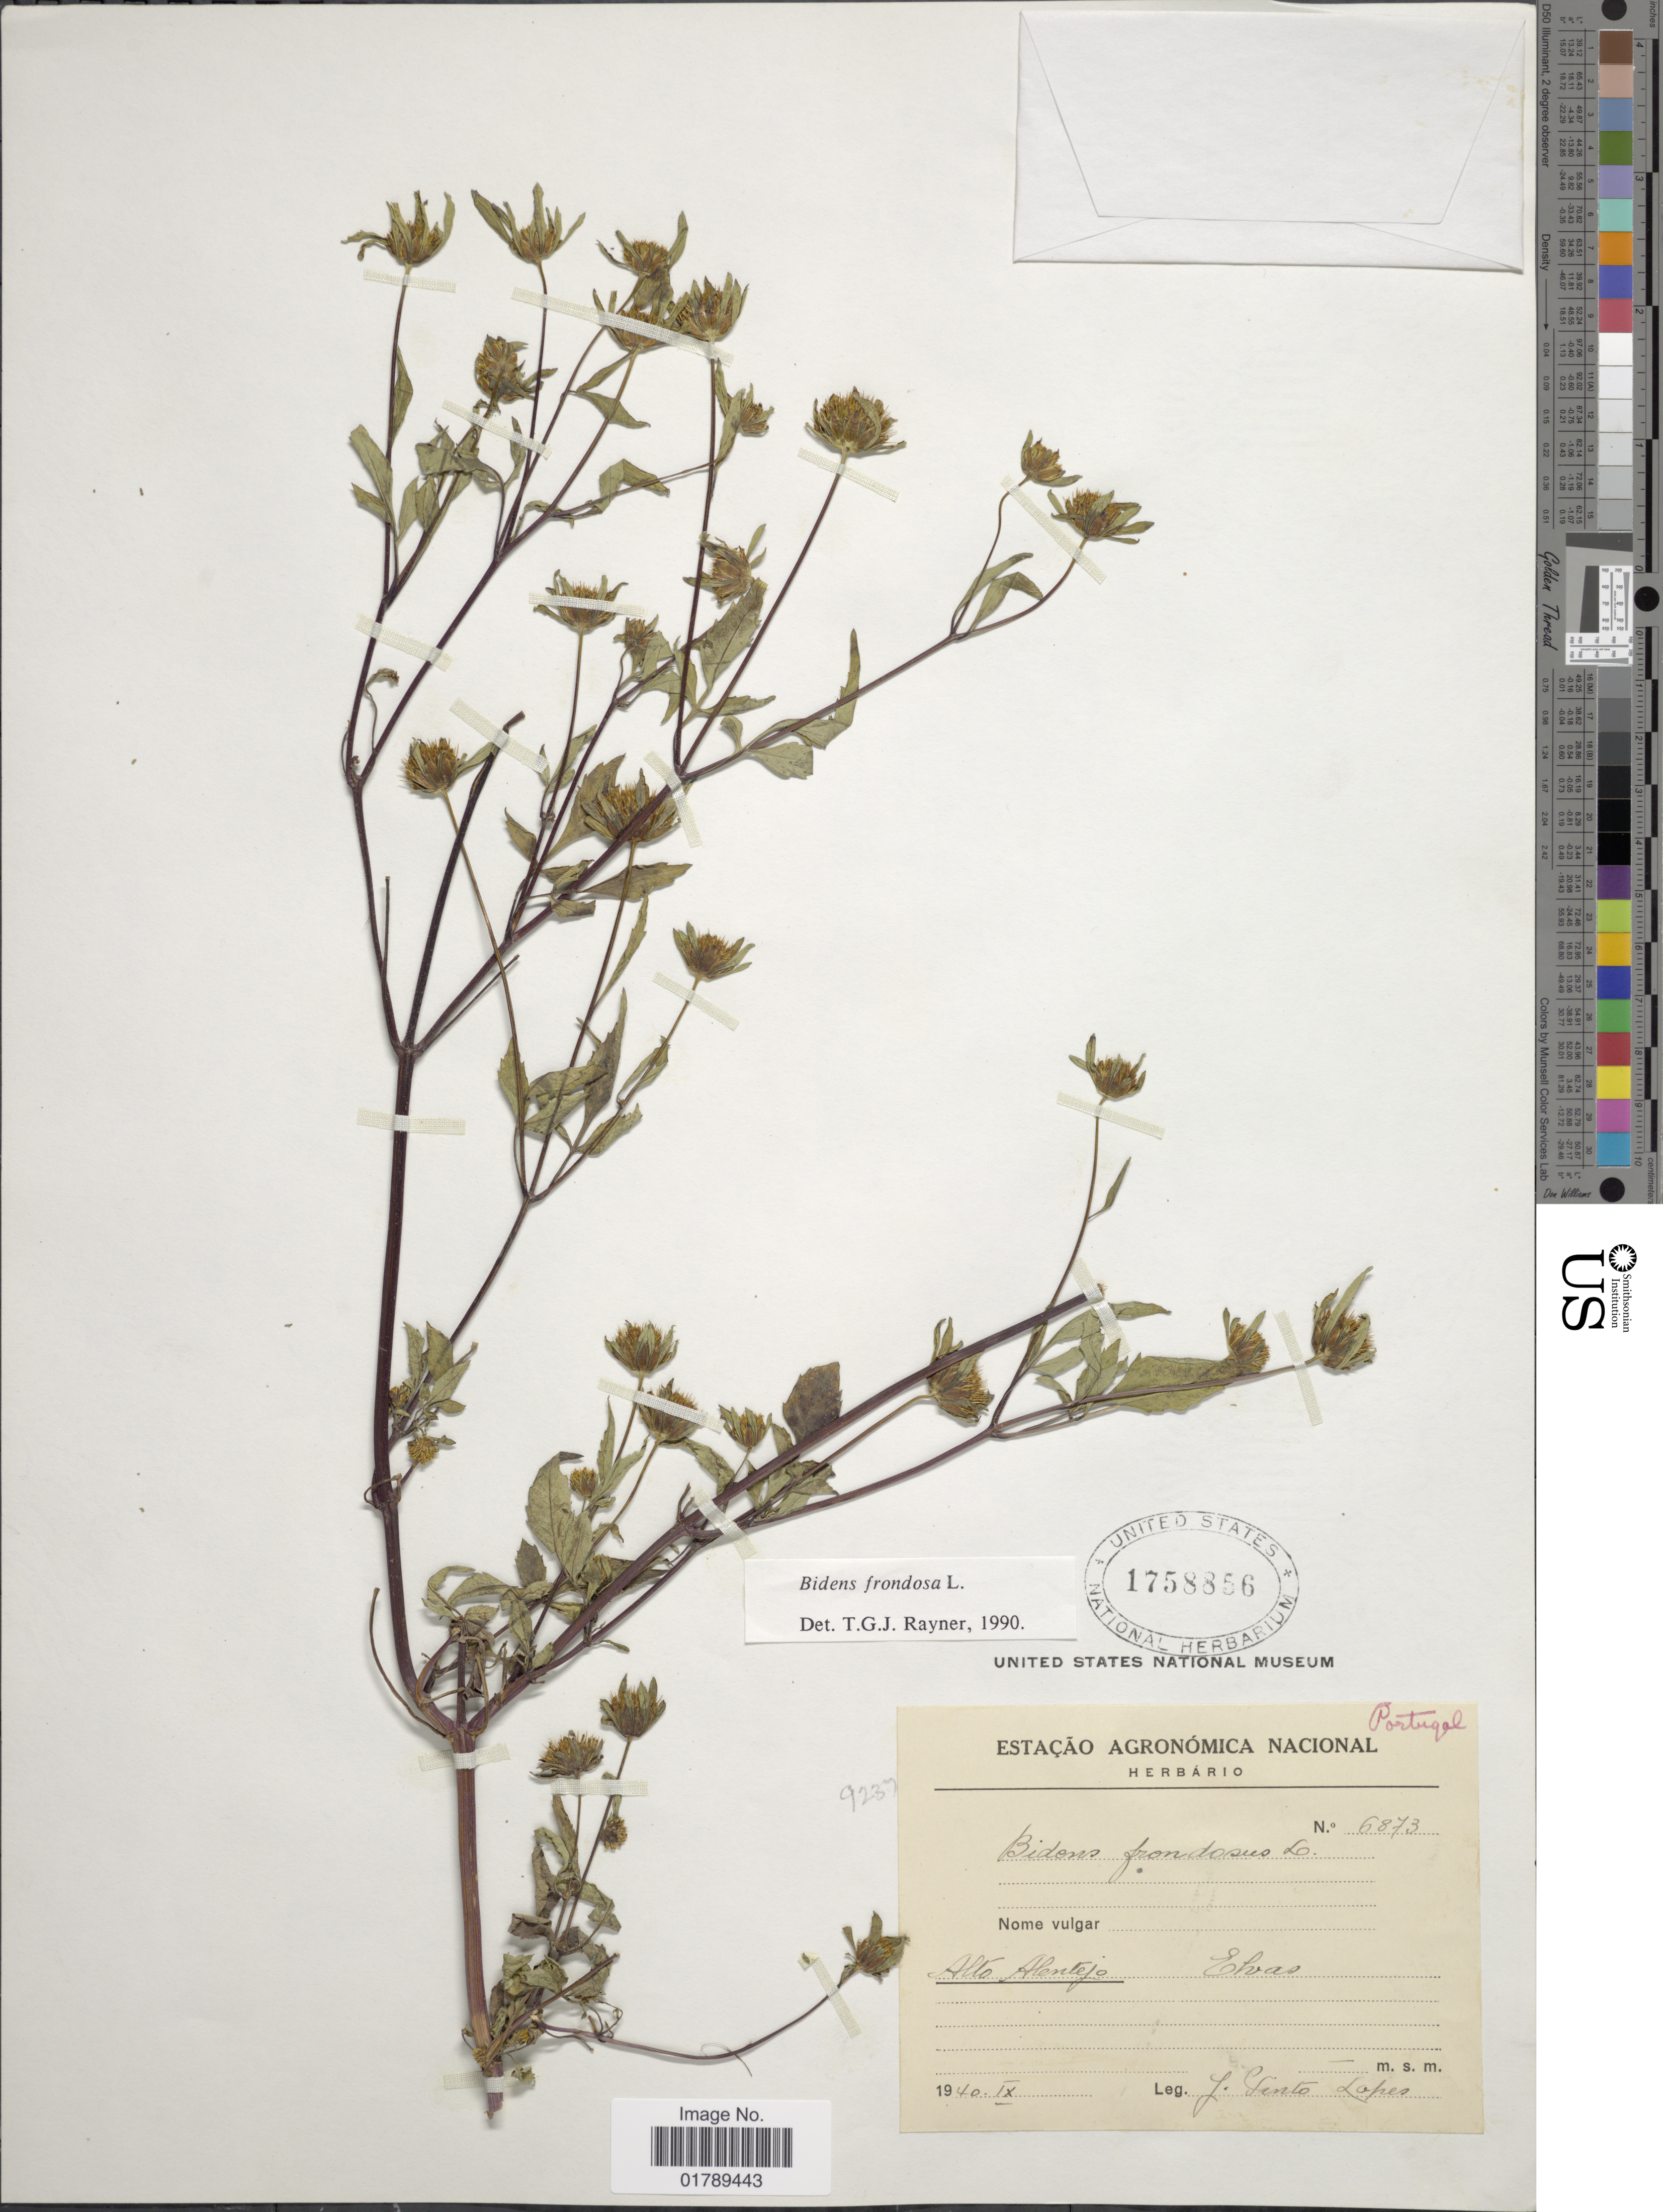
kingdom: Plantae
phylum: Tracheophyta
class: Magnoliopsida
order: Asterales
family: Asteraceae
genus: Bidens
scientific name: Bidens frondosa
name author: L.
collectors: J. Lopes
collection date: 1940-09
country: Portugal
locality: Alto Alentejo. Elvas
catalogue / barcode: US 1758856